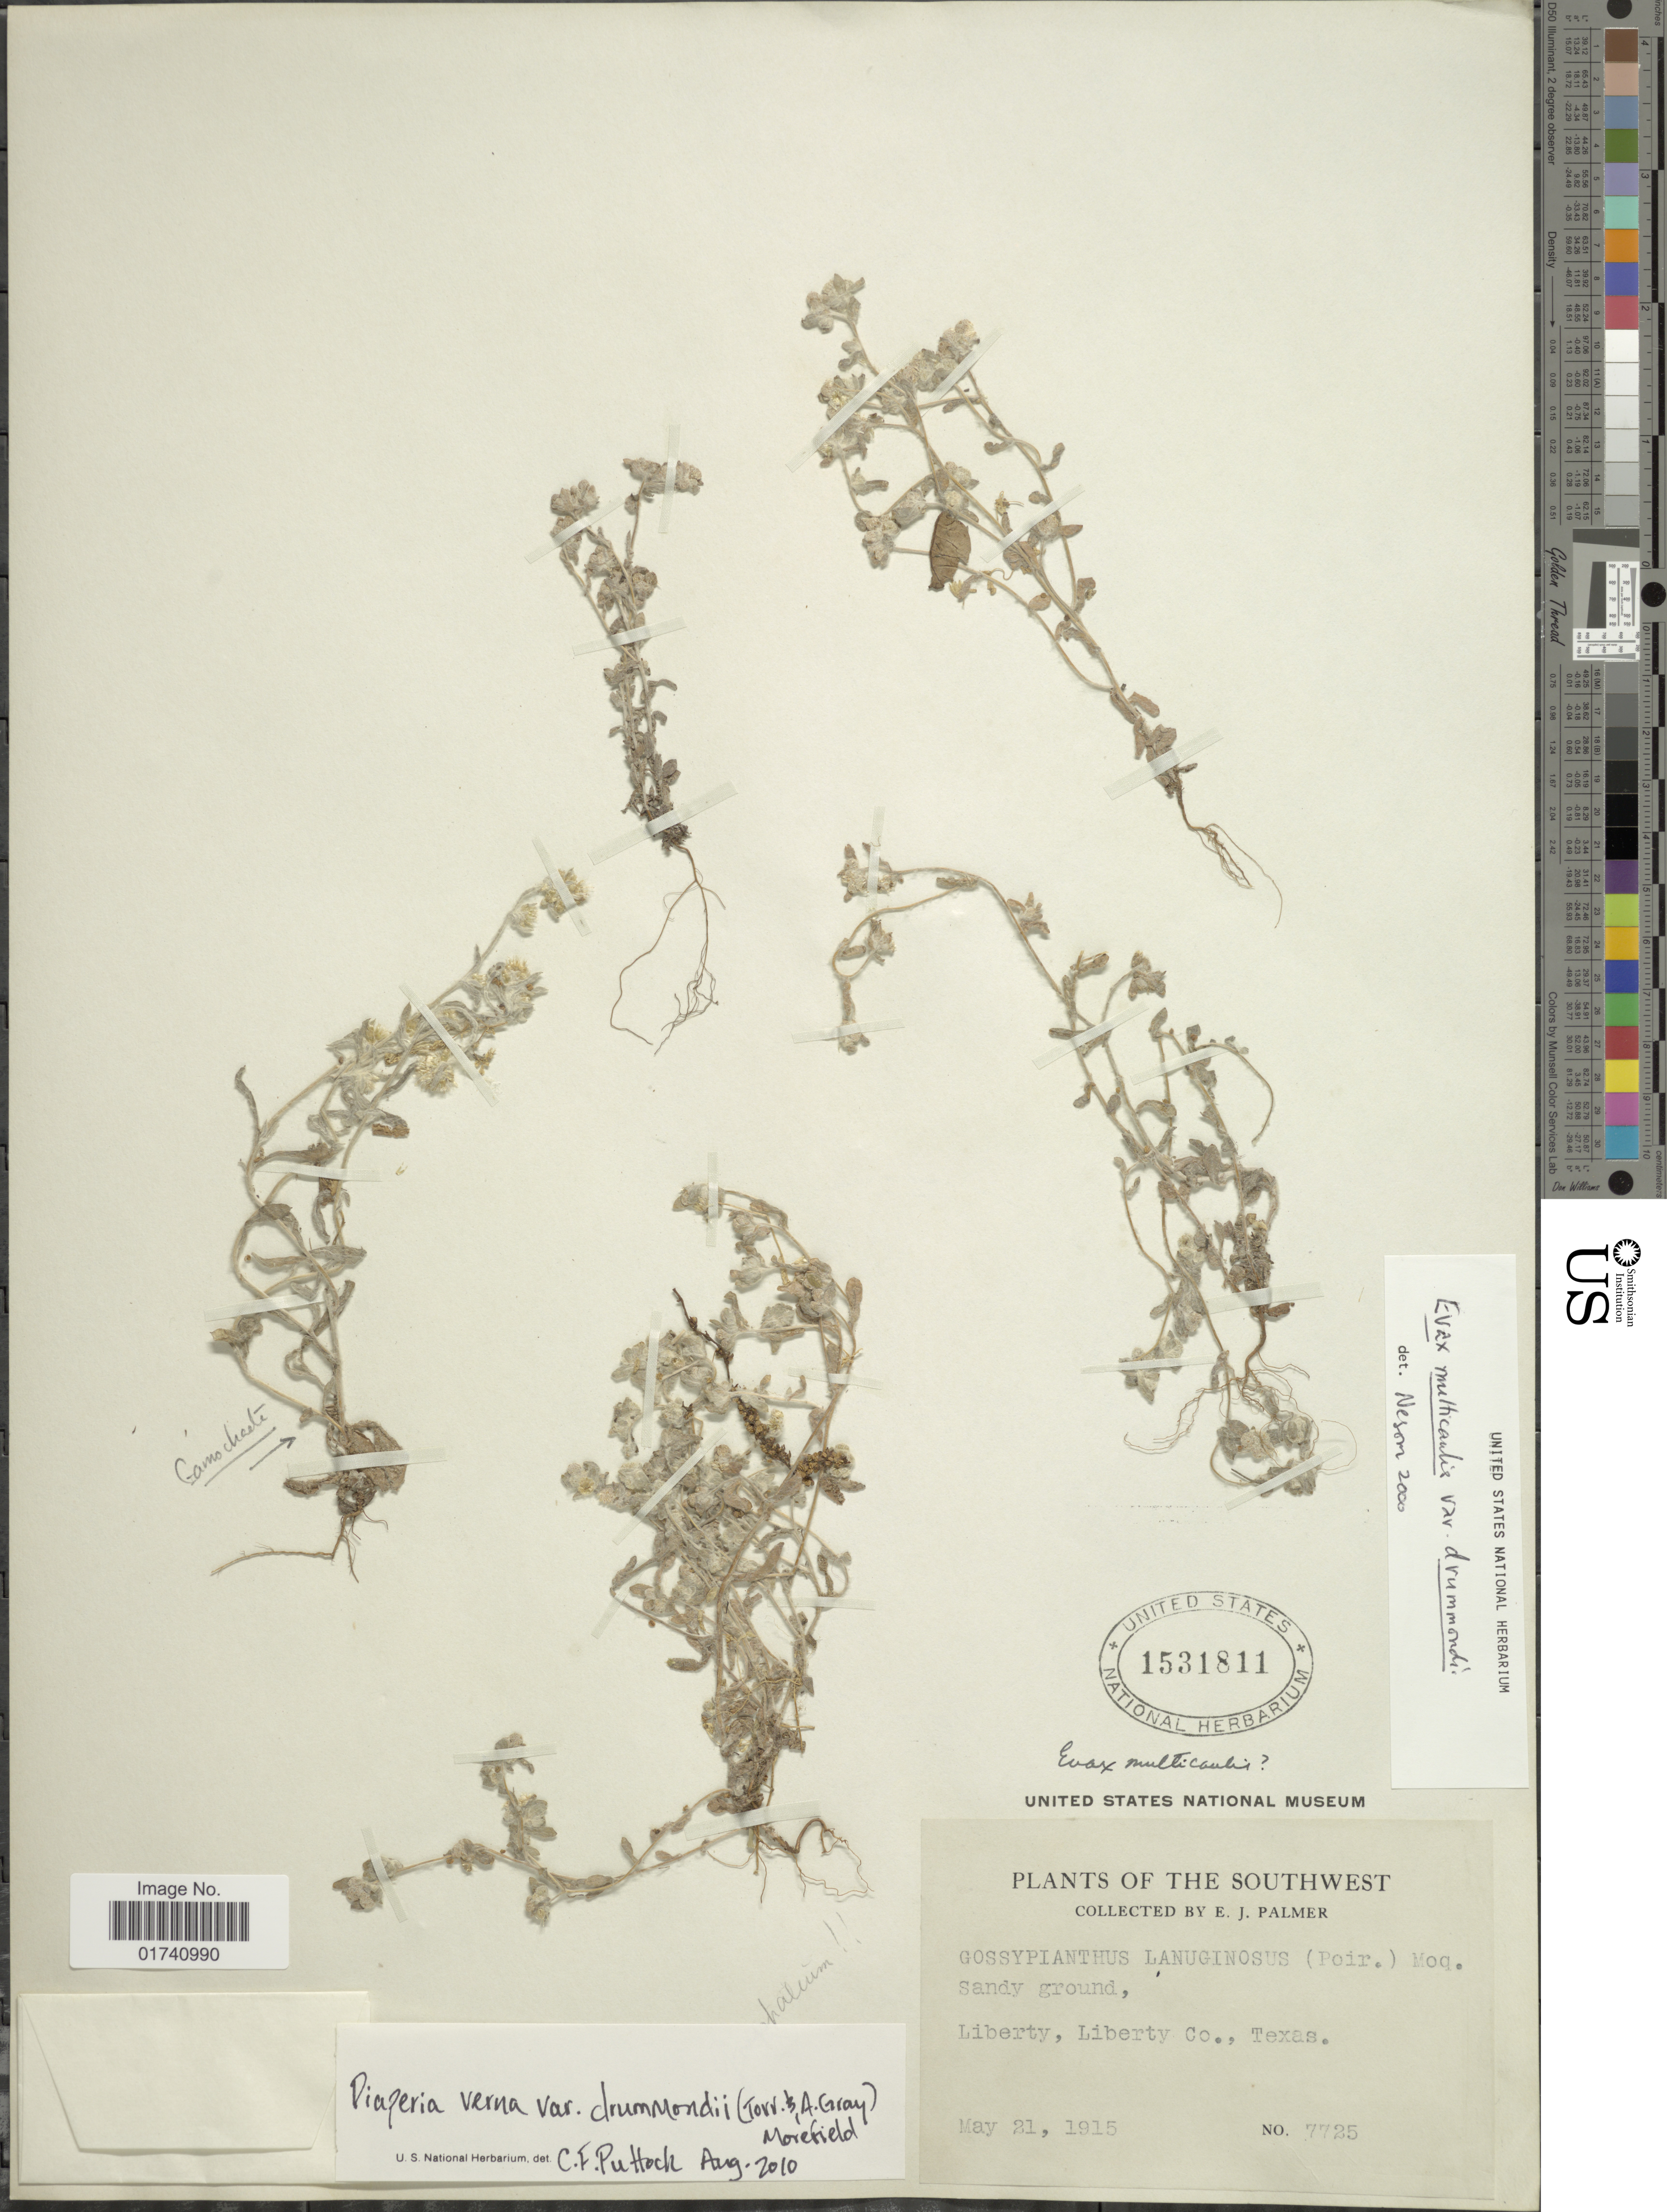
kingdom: Plantae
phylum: Tracheophyta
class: Magnoliopsida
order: Asterales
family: Asteraceae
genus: Diaperia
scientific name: Diaperia verna var. drummondii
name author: (Torr. & A. Gray) Morefield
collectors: E. J. Palmer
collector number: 7725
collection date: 1915-05-21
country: United States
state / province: Texas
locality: Liberty, Liberty Co. The Southwest.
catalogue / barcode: US 1531811